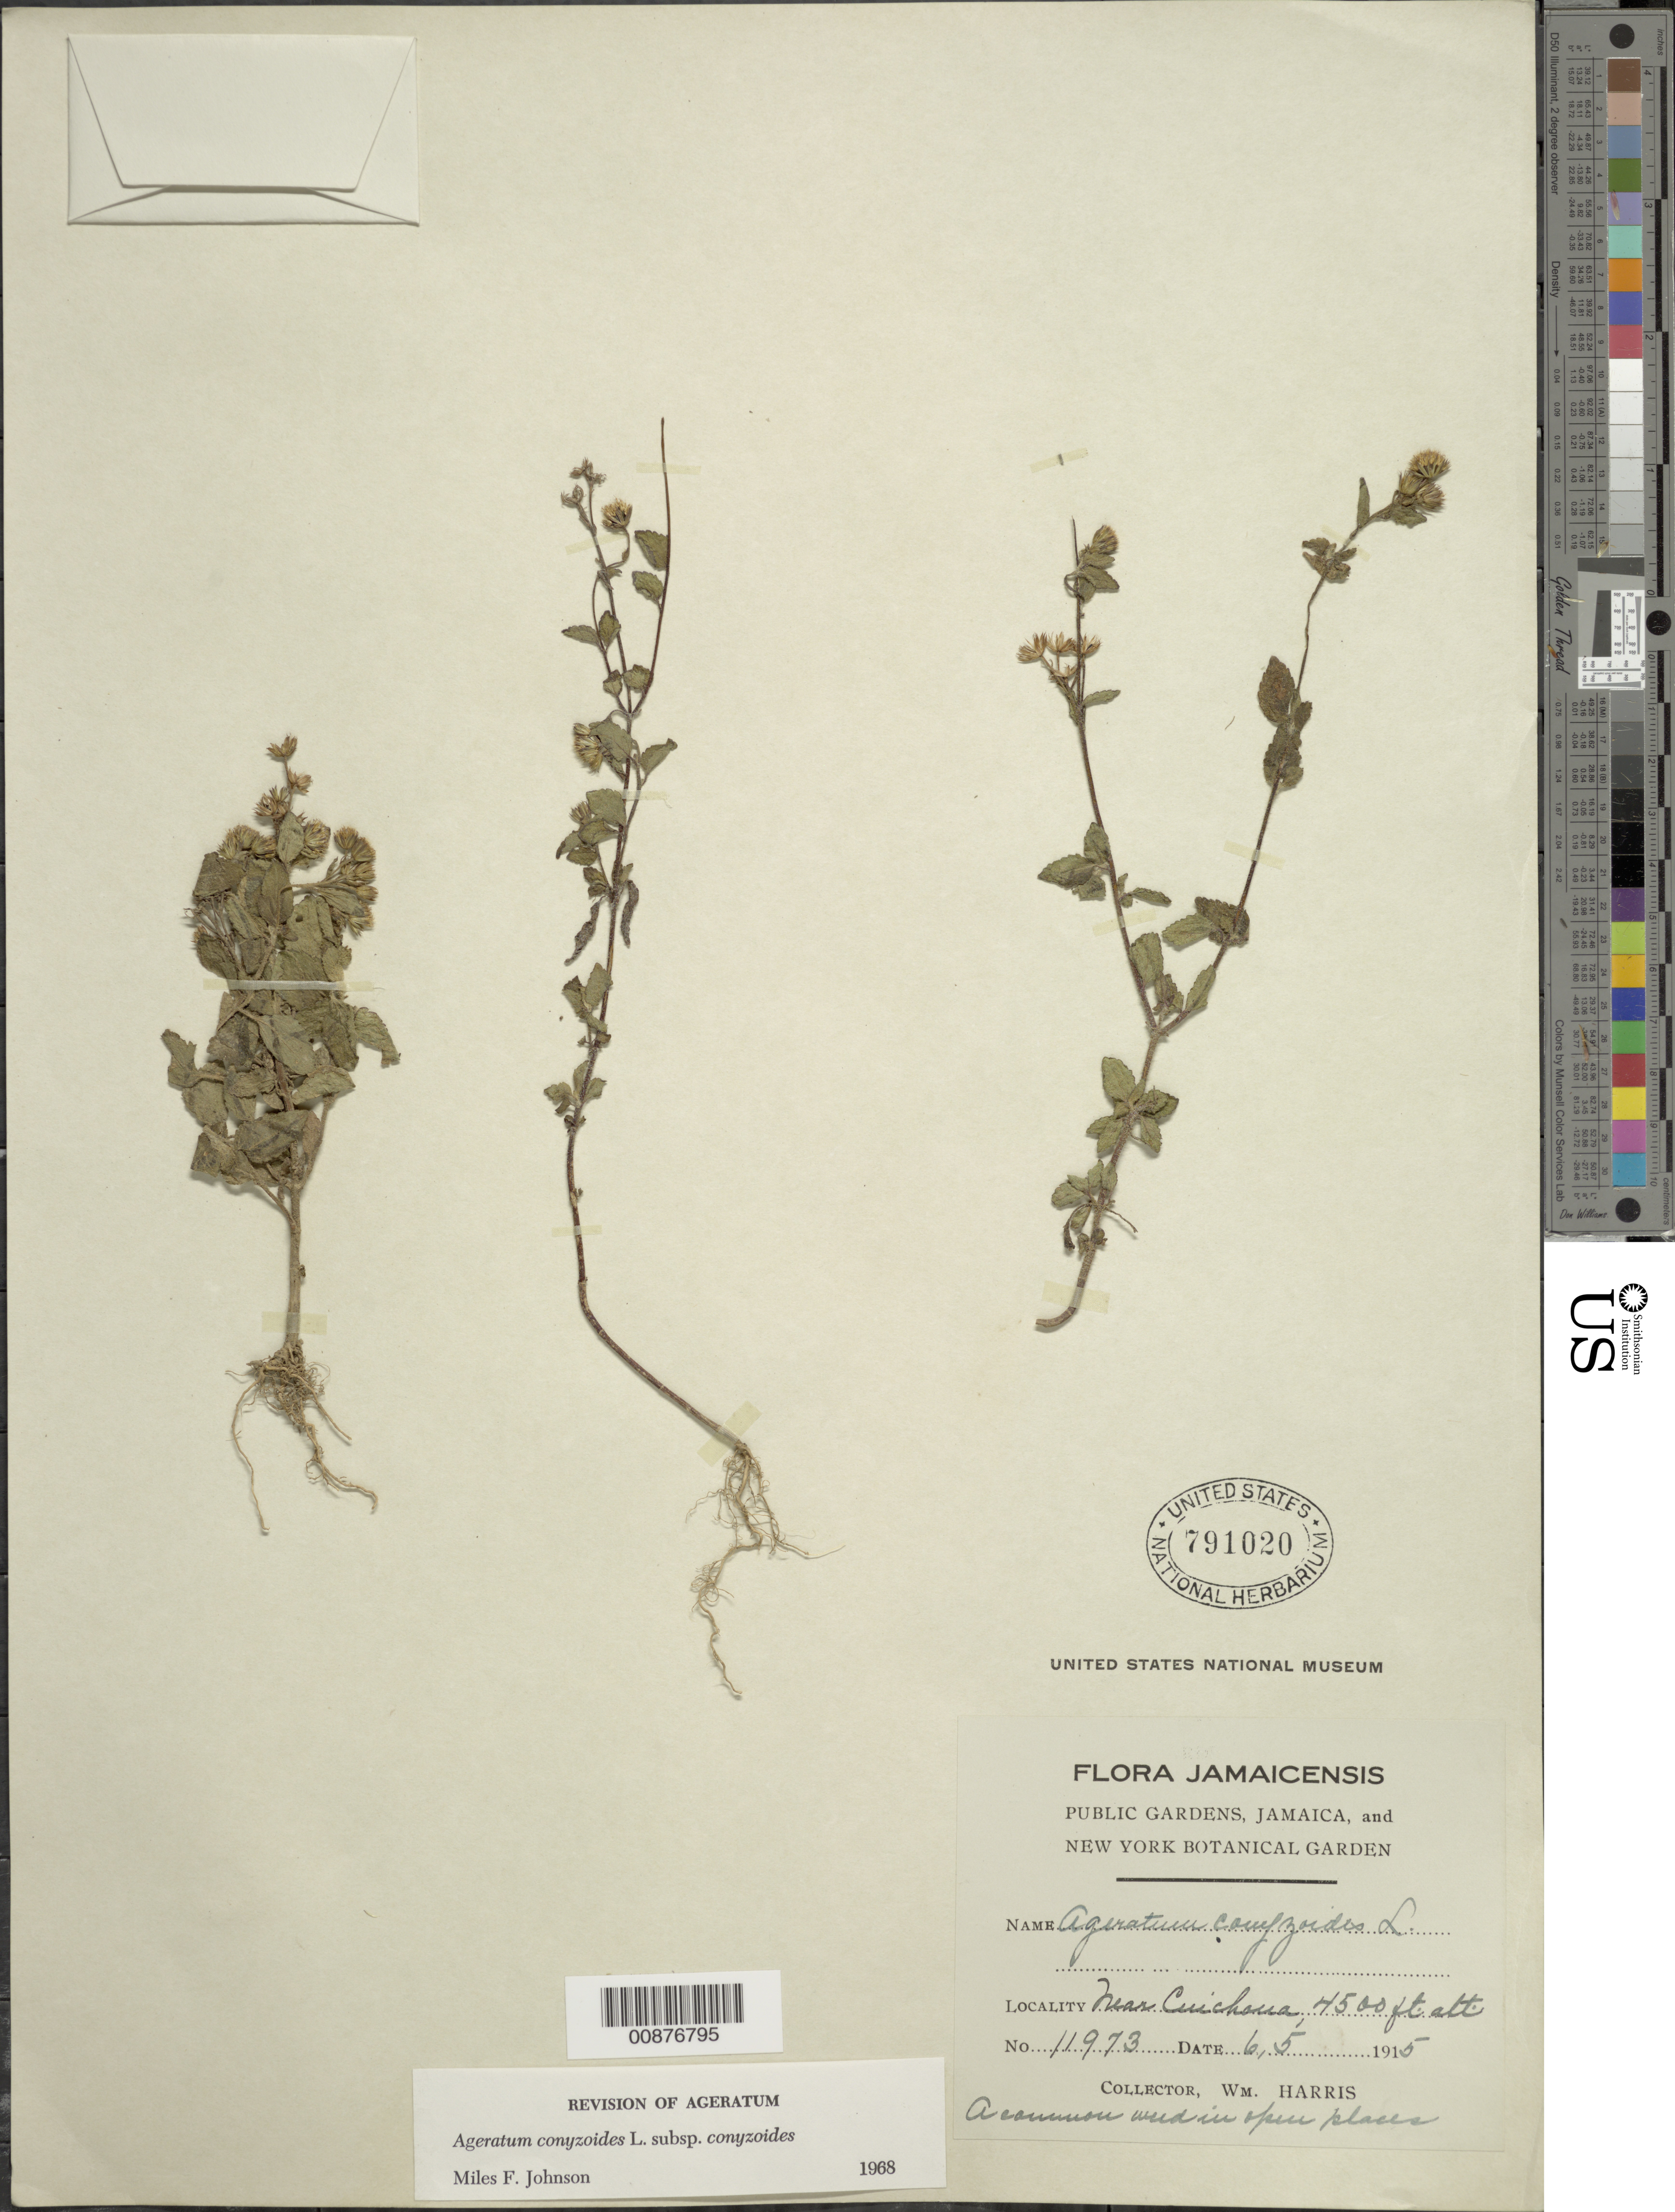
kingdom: Plantae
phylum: Tracheophyta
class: Magnoliopsida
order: Asterales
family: Asteraceae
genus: Ageratum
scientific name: Ageratum conyzoides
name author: L.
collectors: W. H. Harris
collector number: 11973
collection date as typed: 06 May 1915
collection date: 1915-05-06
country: Jamaica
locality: Near Cuichoua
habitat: Open places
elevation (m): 1372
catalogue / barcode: US 791020